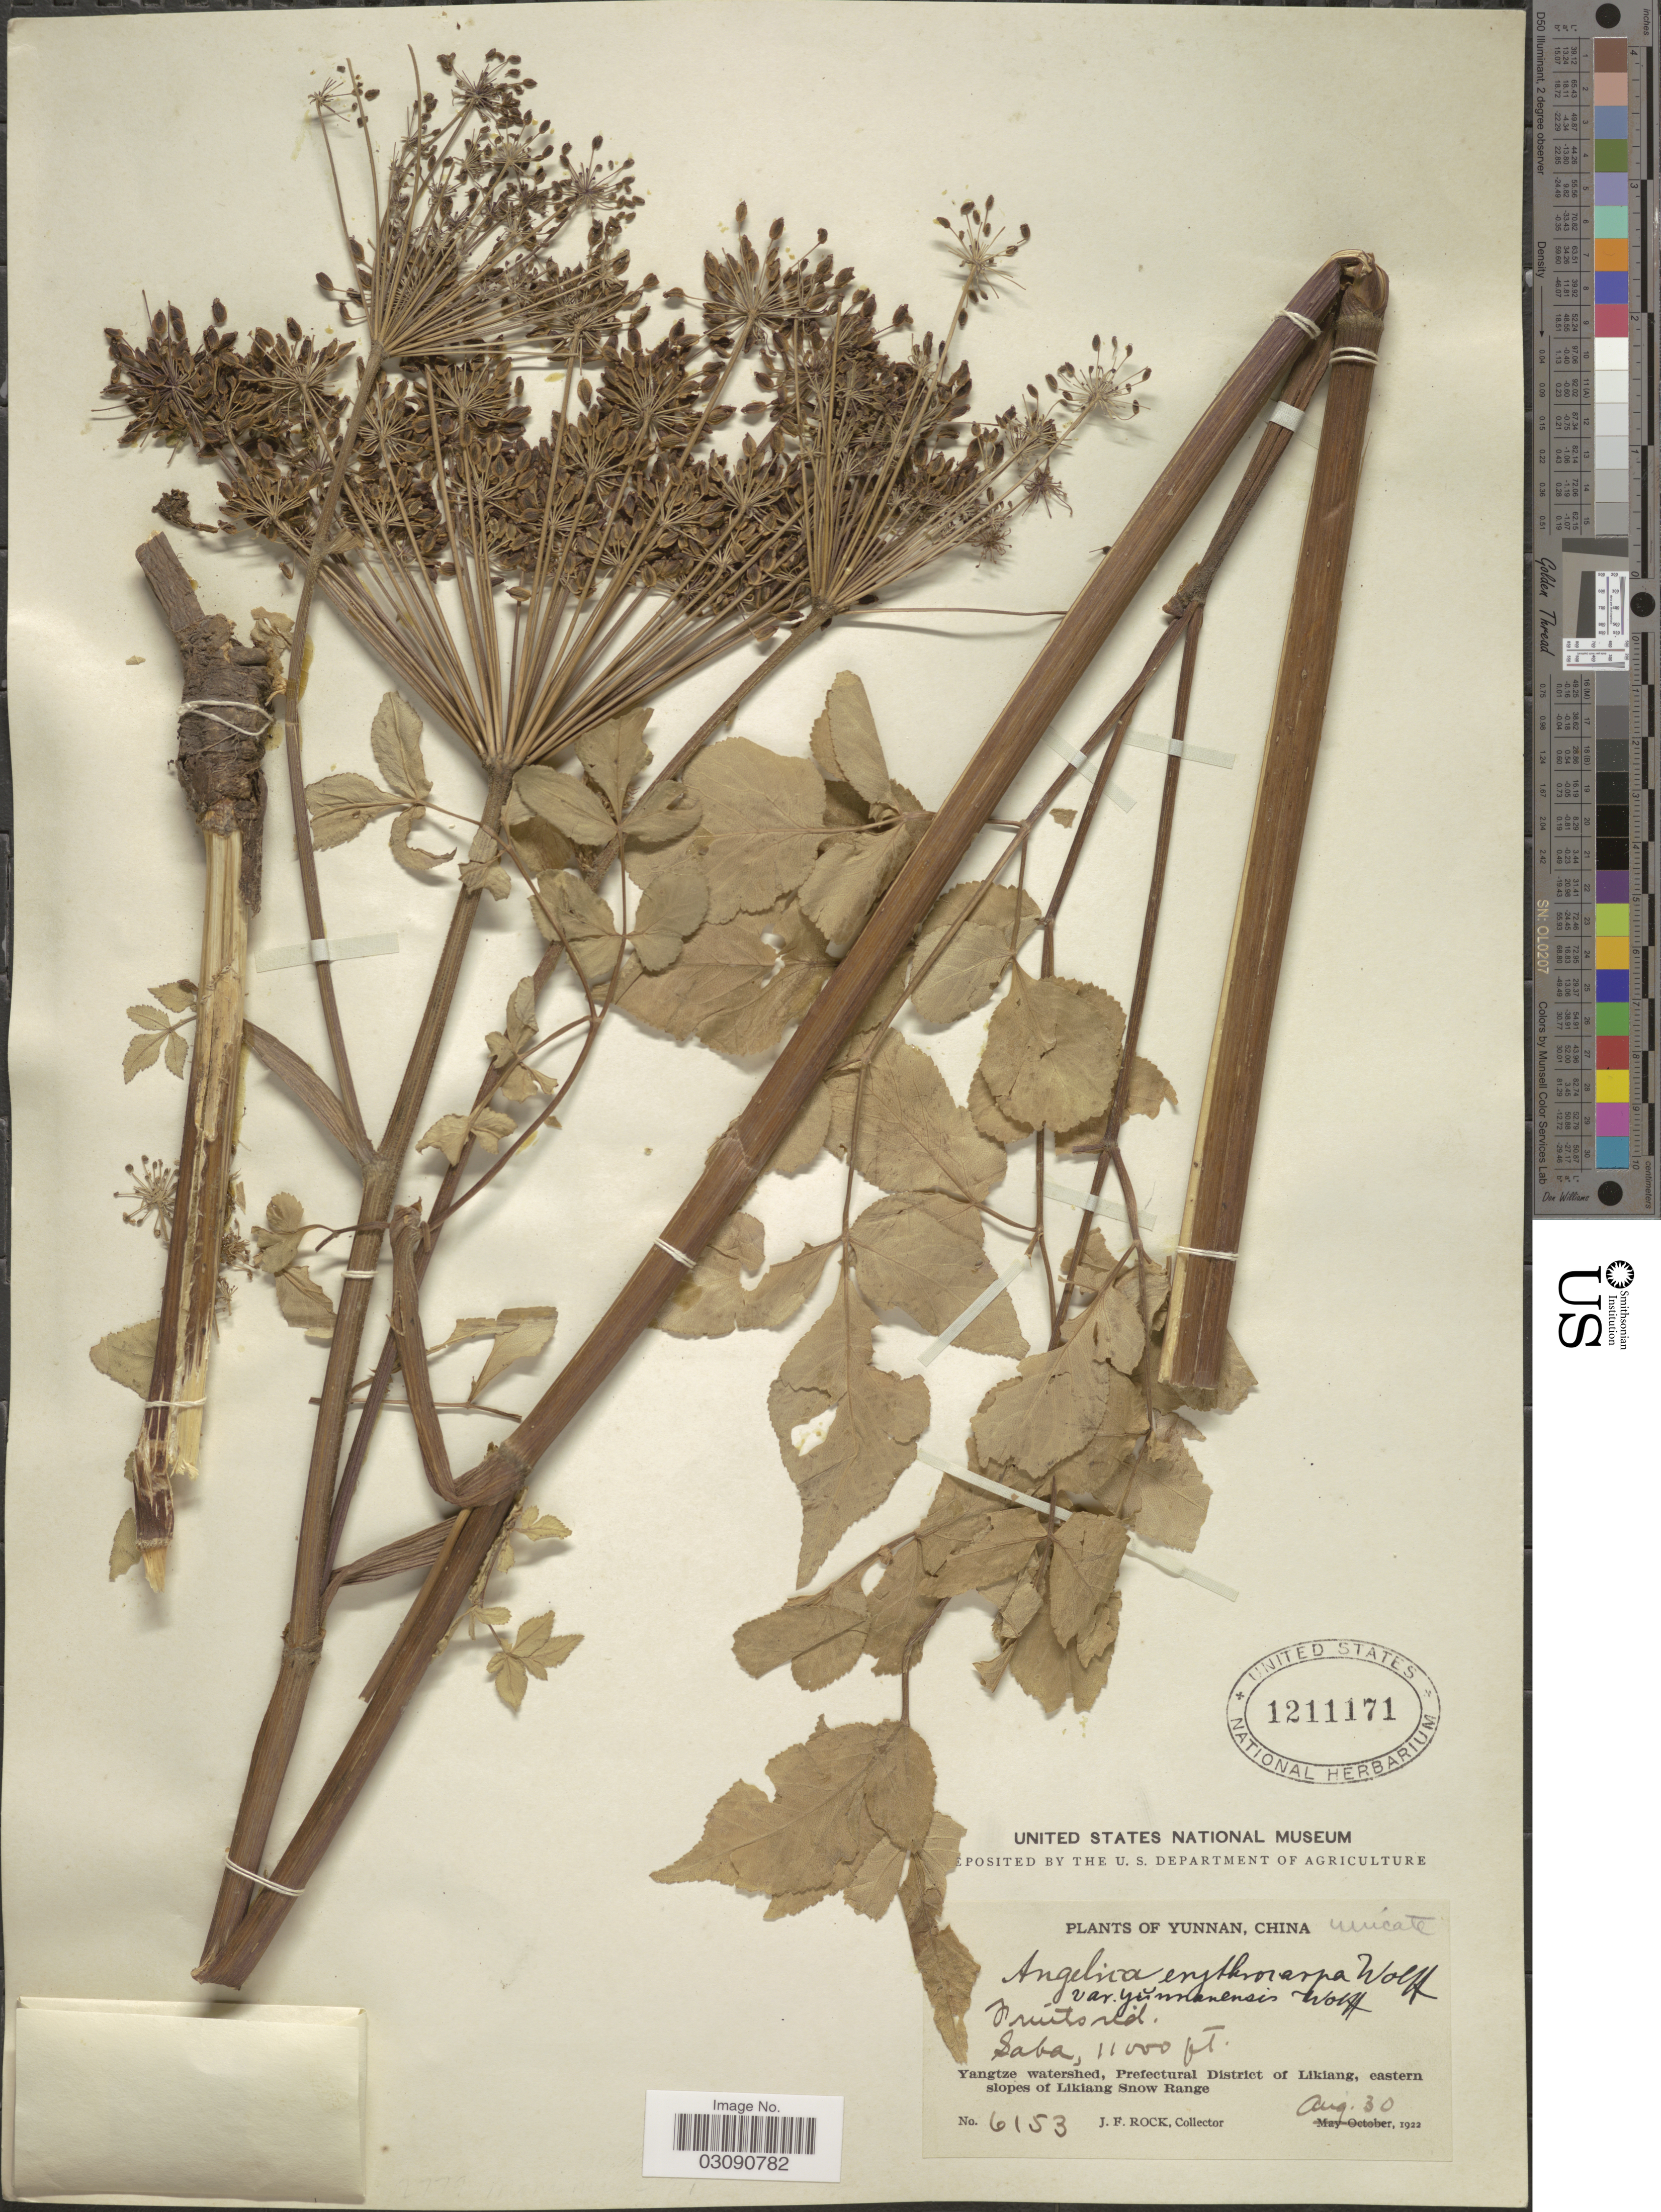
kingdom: Plantae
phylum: Tracheophyta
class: Magnoliopsida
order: Apiales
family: Apiaceae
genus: Angelica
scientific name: Angelica erythrocarpa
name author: H. Wolff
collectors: J. Rock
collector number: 6153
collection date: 1922-08-30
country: China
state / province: Yunnan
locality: Saba, Yangtze watershed, Prefectural District of Likiang, eastern slopes of Likiang Snow Range.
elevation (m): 3353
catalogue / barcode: US 1211171